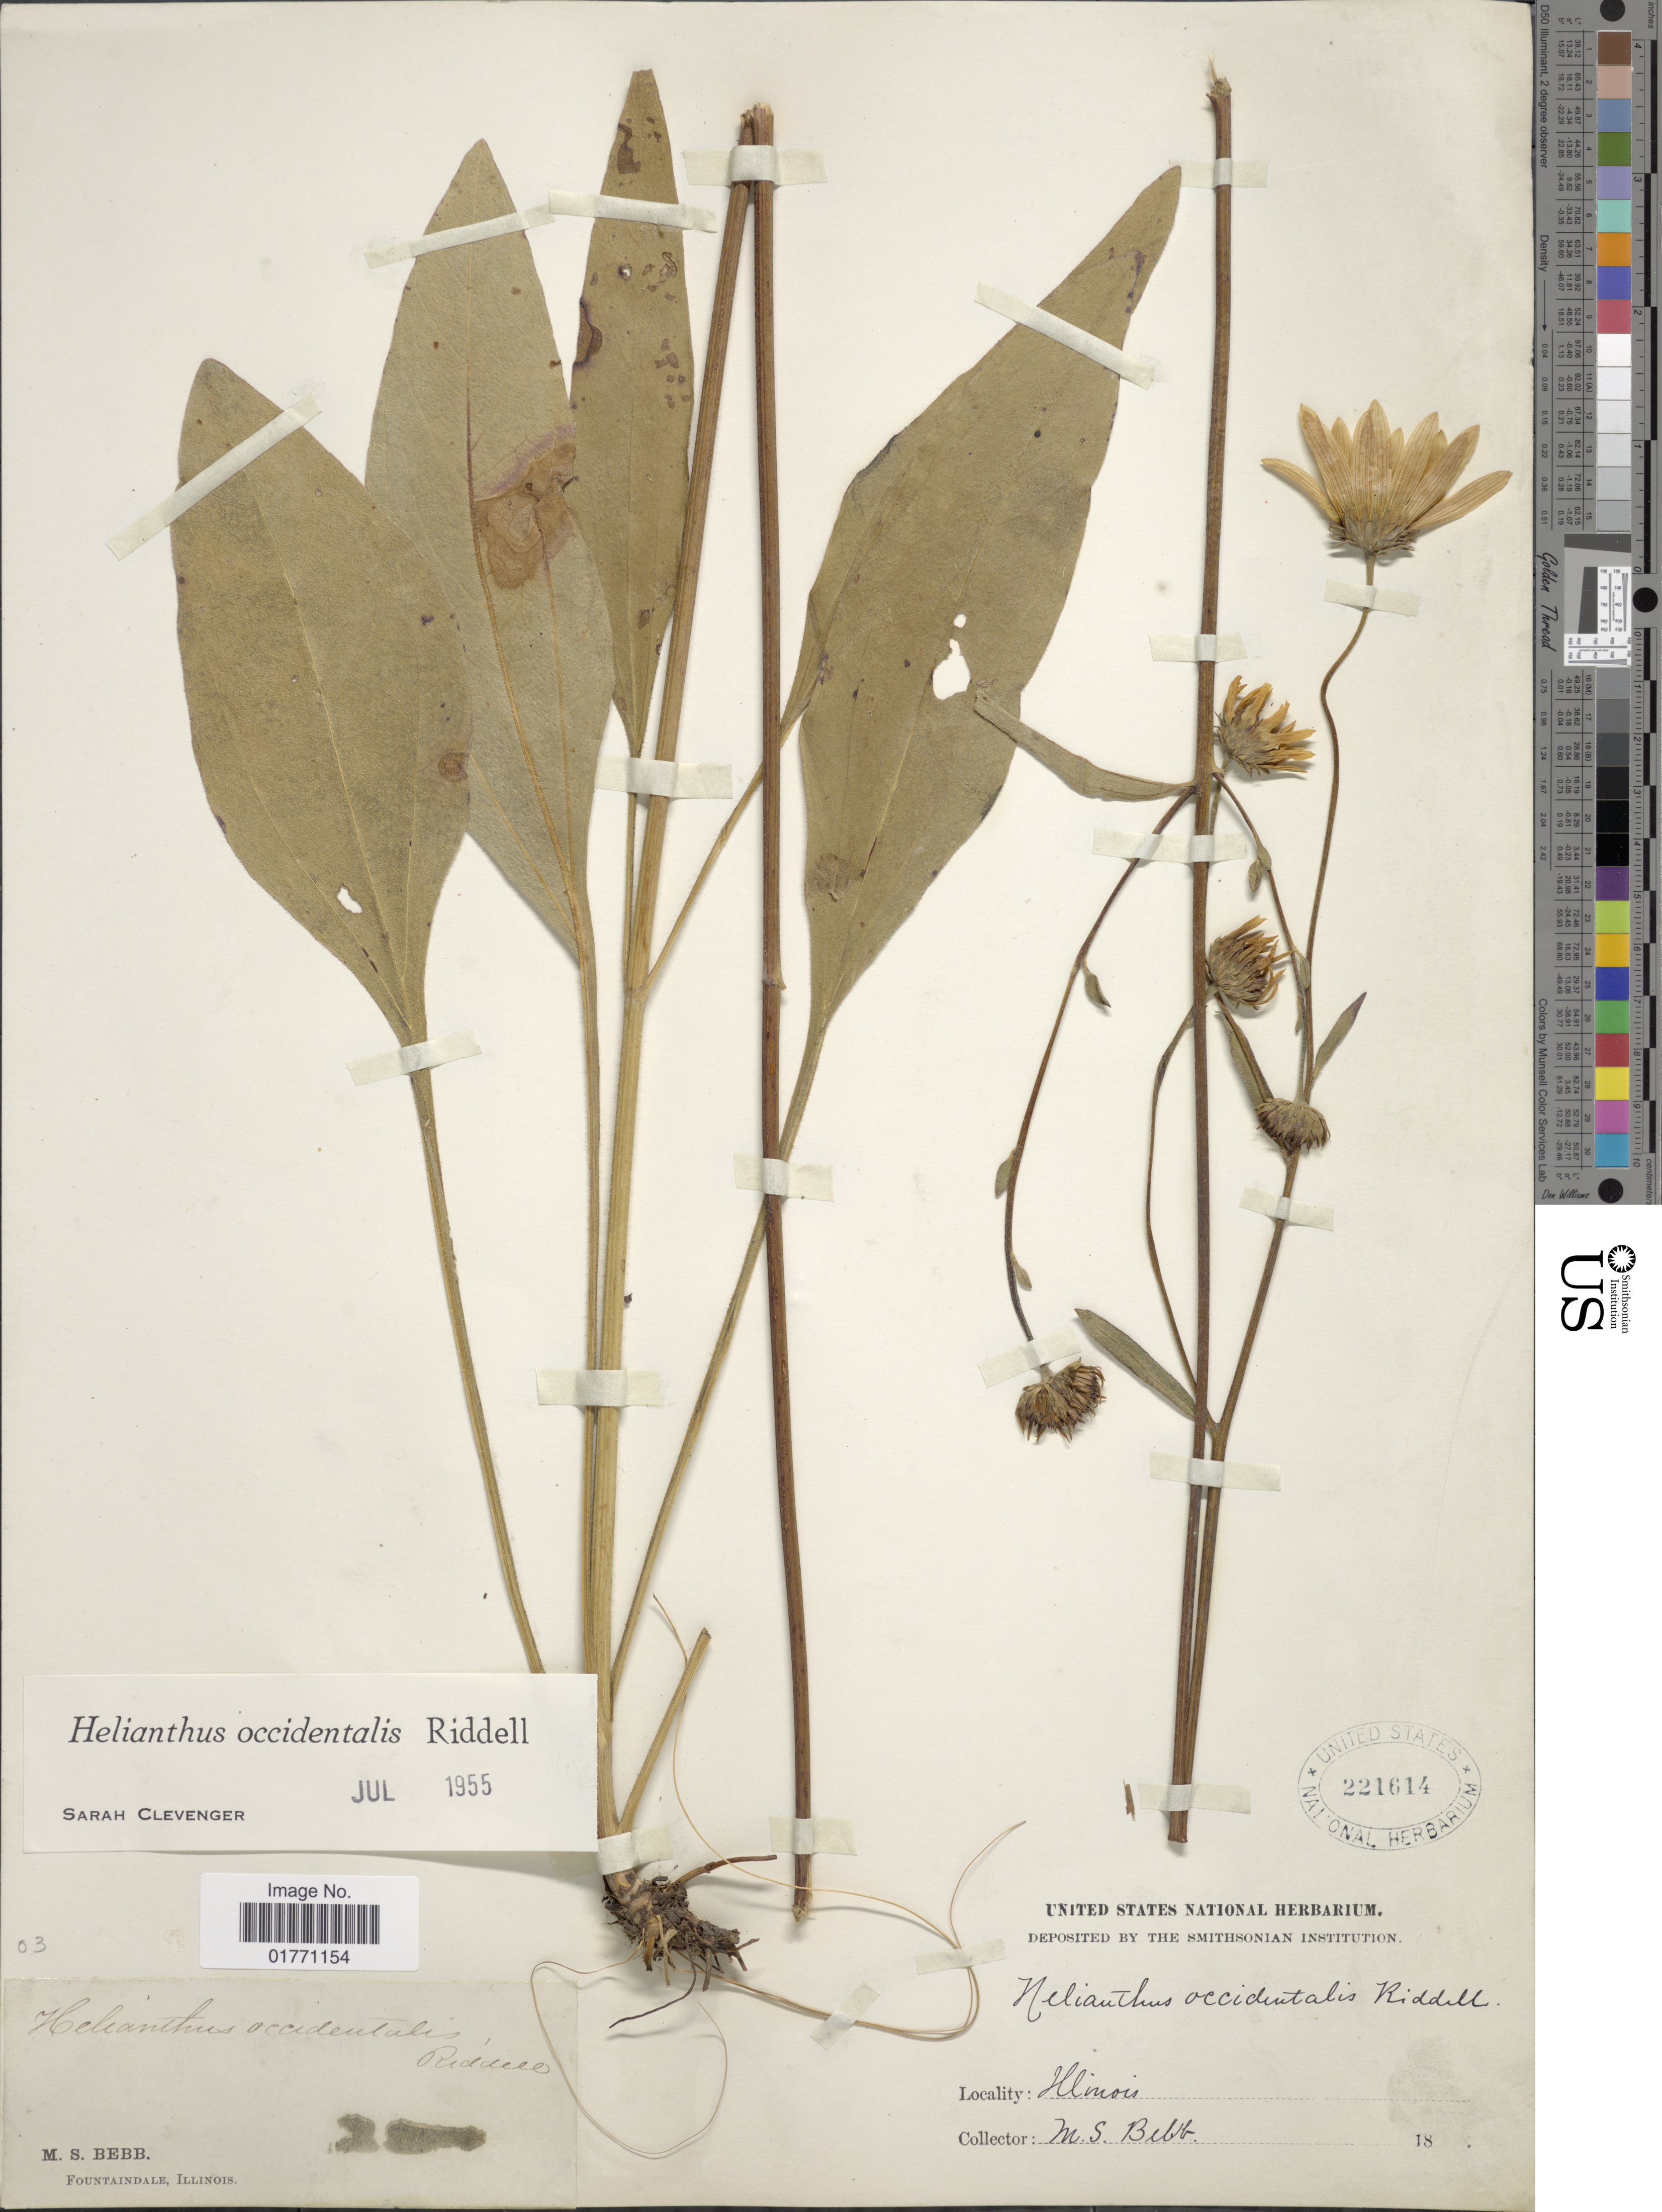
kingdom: Plantae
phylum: Tracheophyta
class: Magnoliopsida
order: Asterales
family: Asteraceae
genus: Helianthus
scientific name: Helianthus occidentalis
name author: Riddell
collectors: M. Bebb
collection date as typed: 18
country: United States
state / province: Illinois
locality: Fountaindale.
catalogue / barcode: US 221614